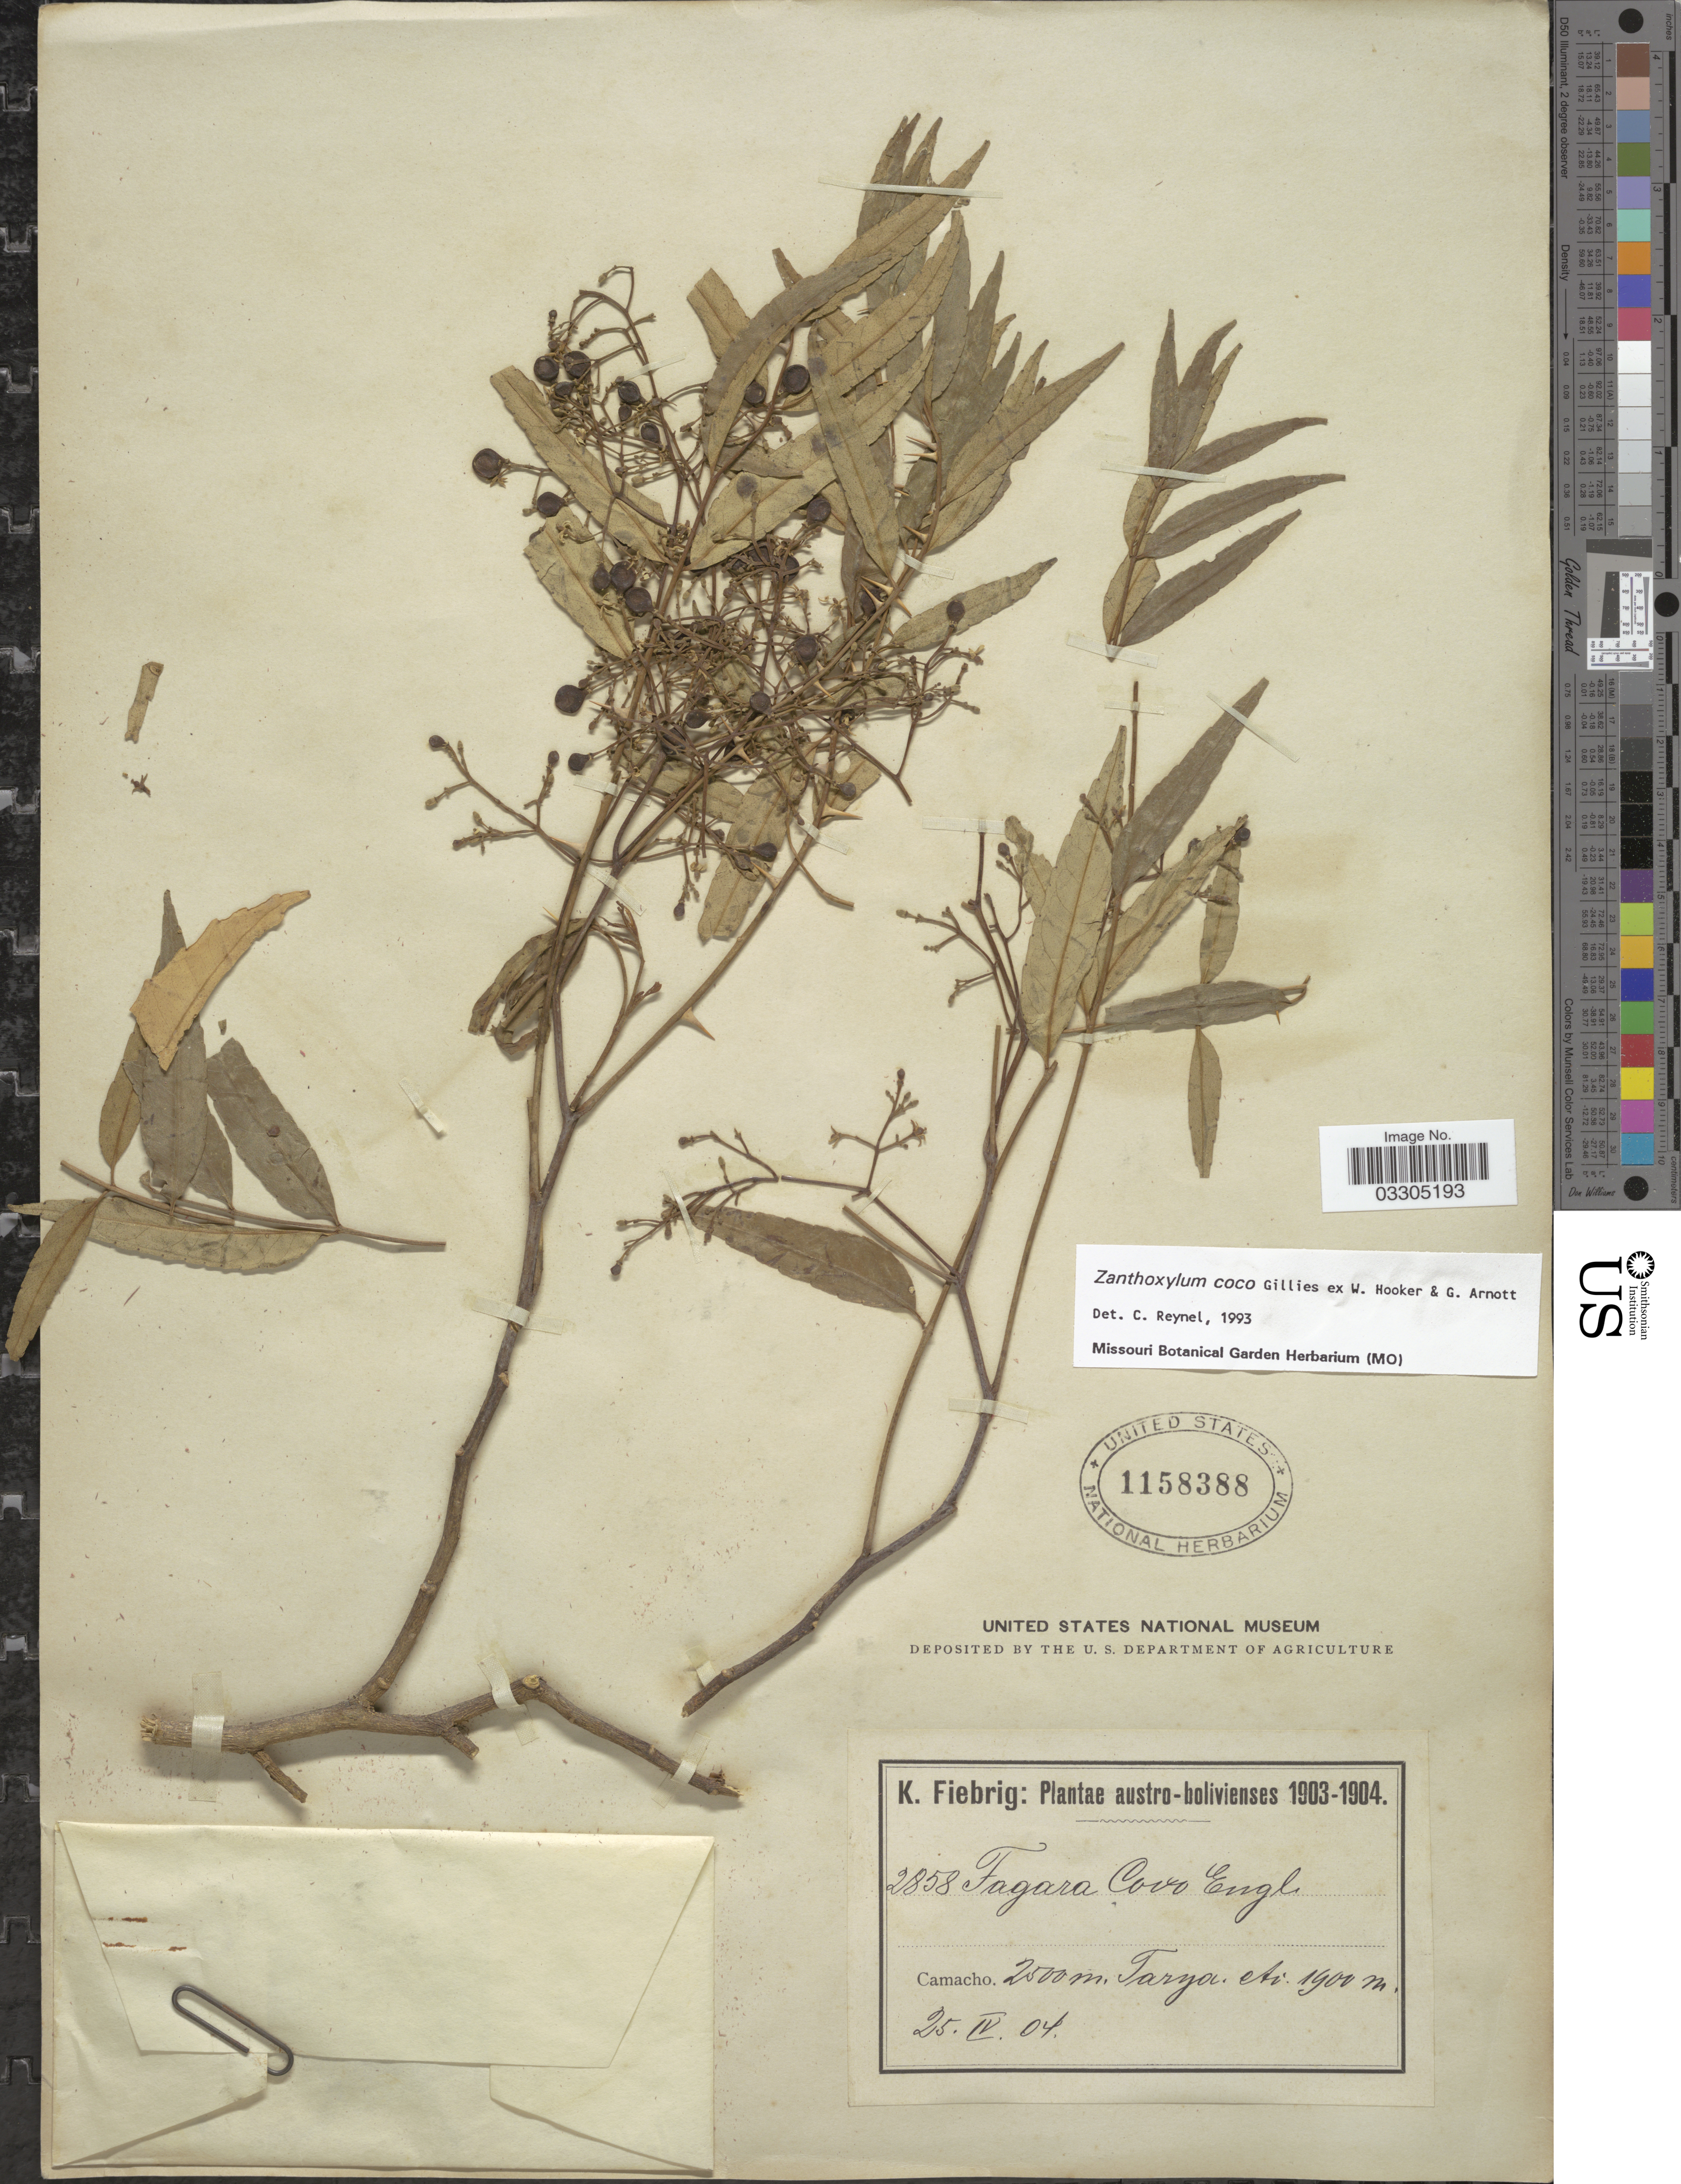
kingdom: Plantae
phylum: Tracheophyta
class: Magnoliopsida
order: Sapindales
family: Rutaceae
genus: Zanthoxylum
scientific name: Zanthoxylum coco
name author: Hook. & Arn.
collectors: K. Fiebrig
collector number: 2858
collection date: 1904-04-25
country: Bolivia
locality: Camacho. Tarya.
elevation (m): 1900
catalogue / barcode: US 1158388